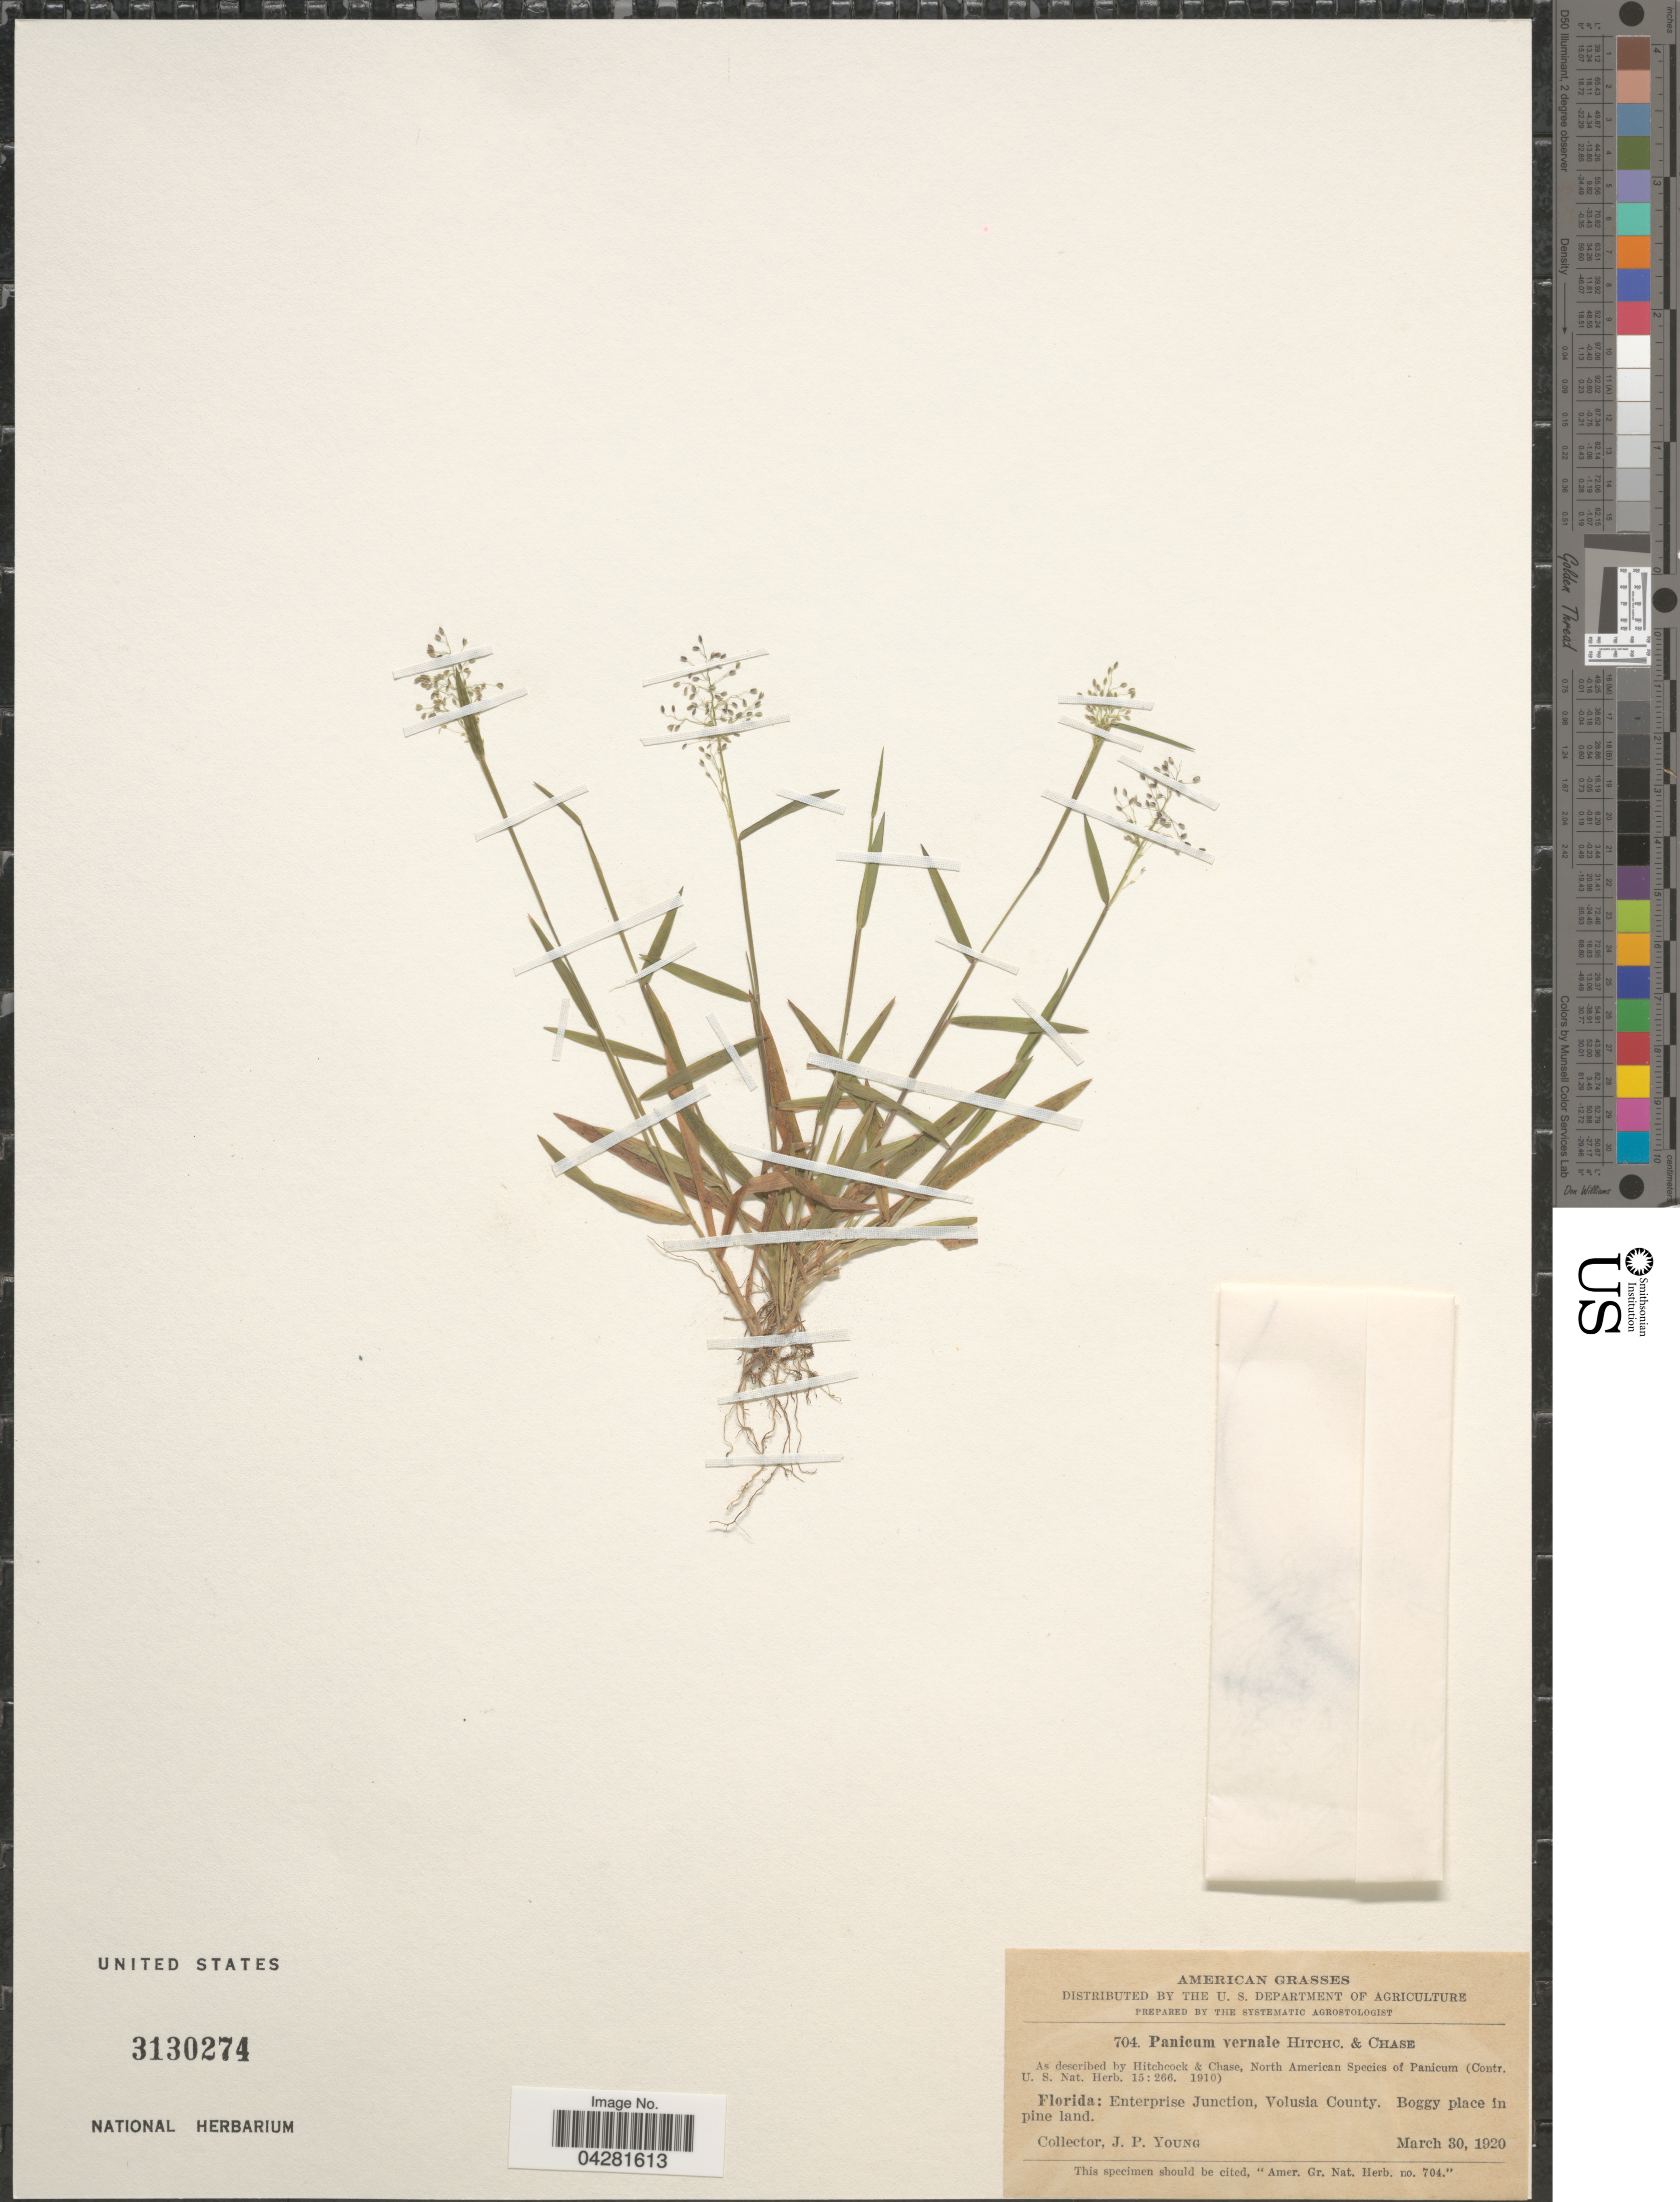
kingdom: Plantae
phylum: Tracheophyta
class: Liliopsida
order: Poales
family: Poaceae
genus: Dichanthelium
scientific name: Dichanthelium ensifolium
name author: (Baldwin ex Elliot) Gould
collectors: J. P. Young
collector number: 704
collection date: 1920-03-30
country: United States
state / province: Florida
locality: Enterprise Junction, Volusia County.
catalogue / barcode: US 3130274